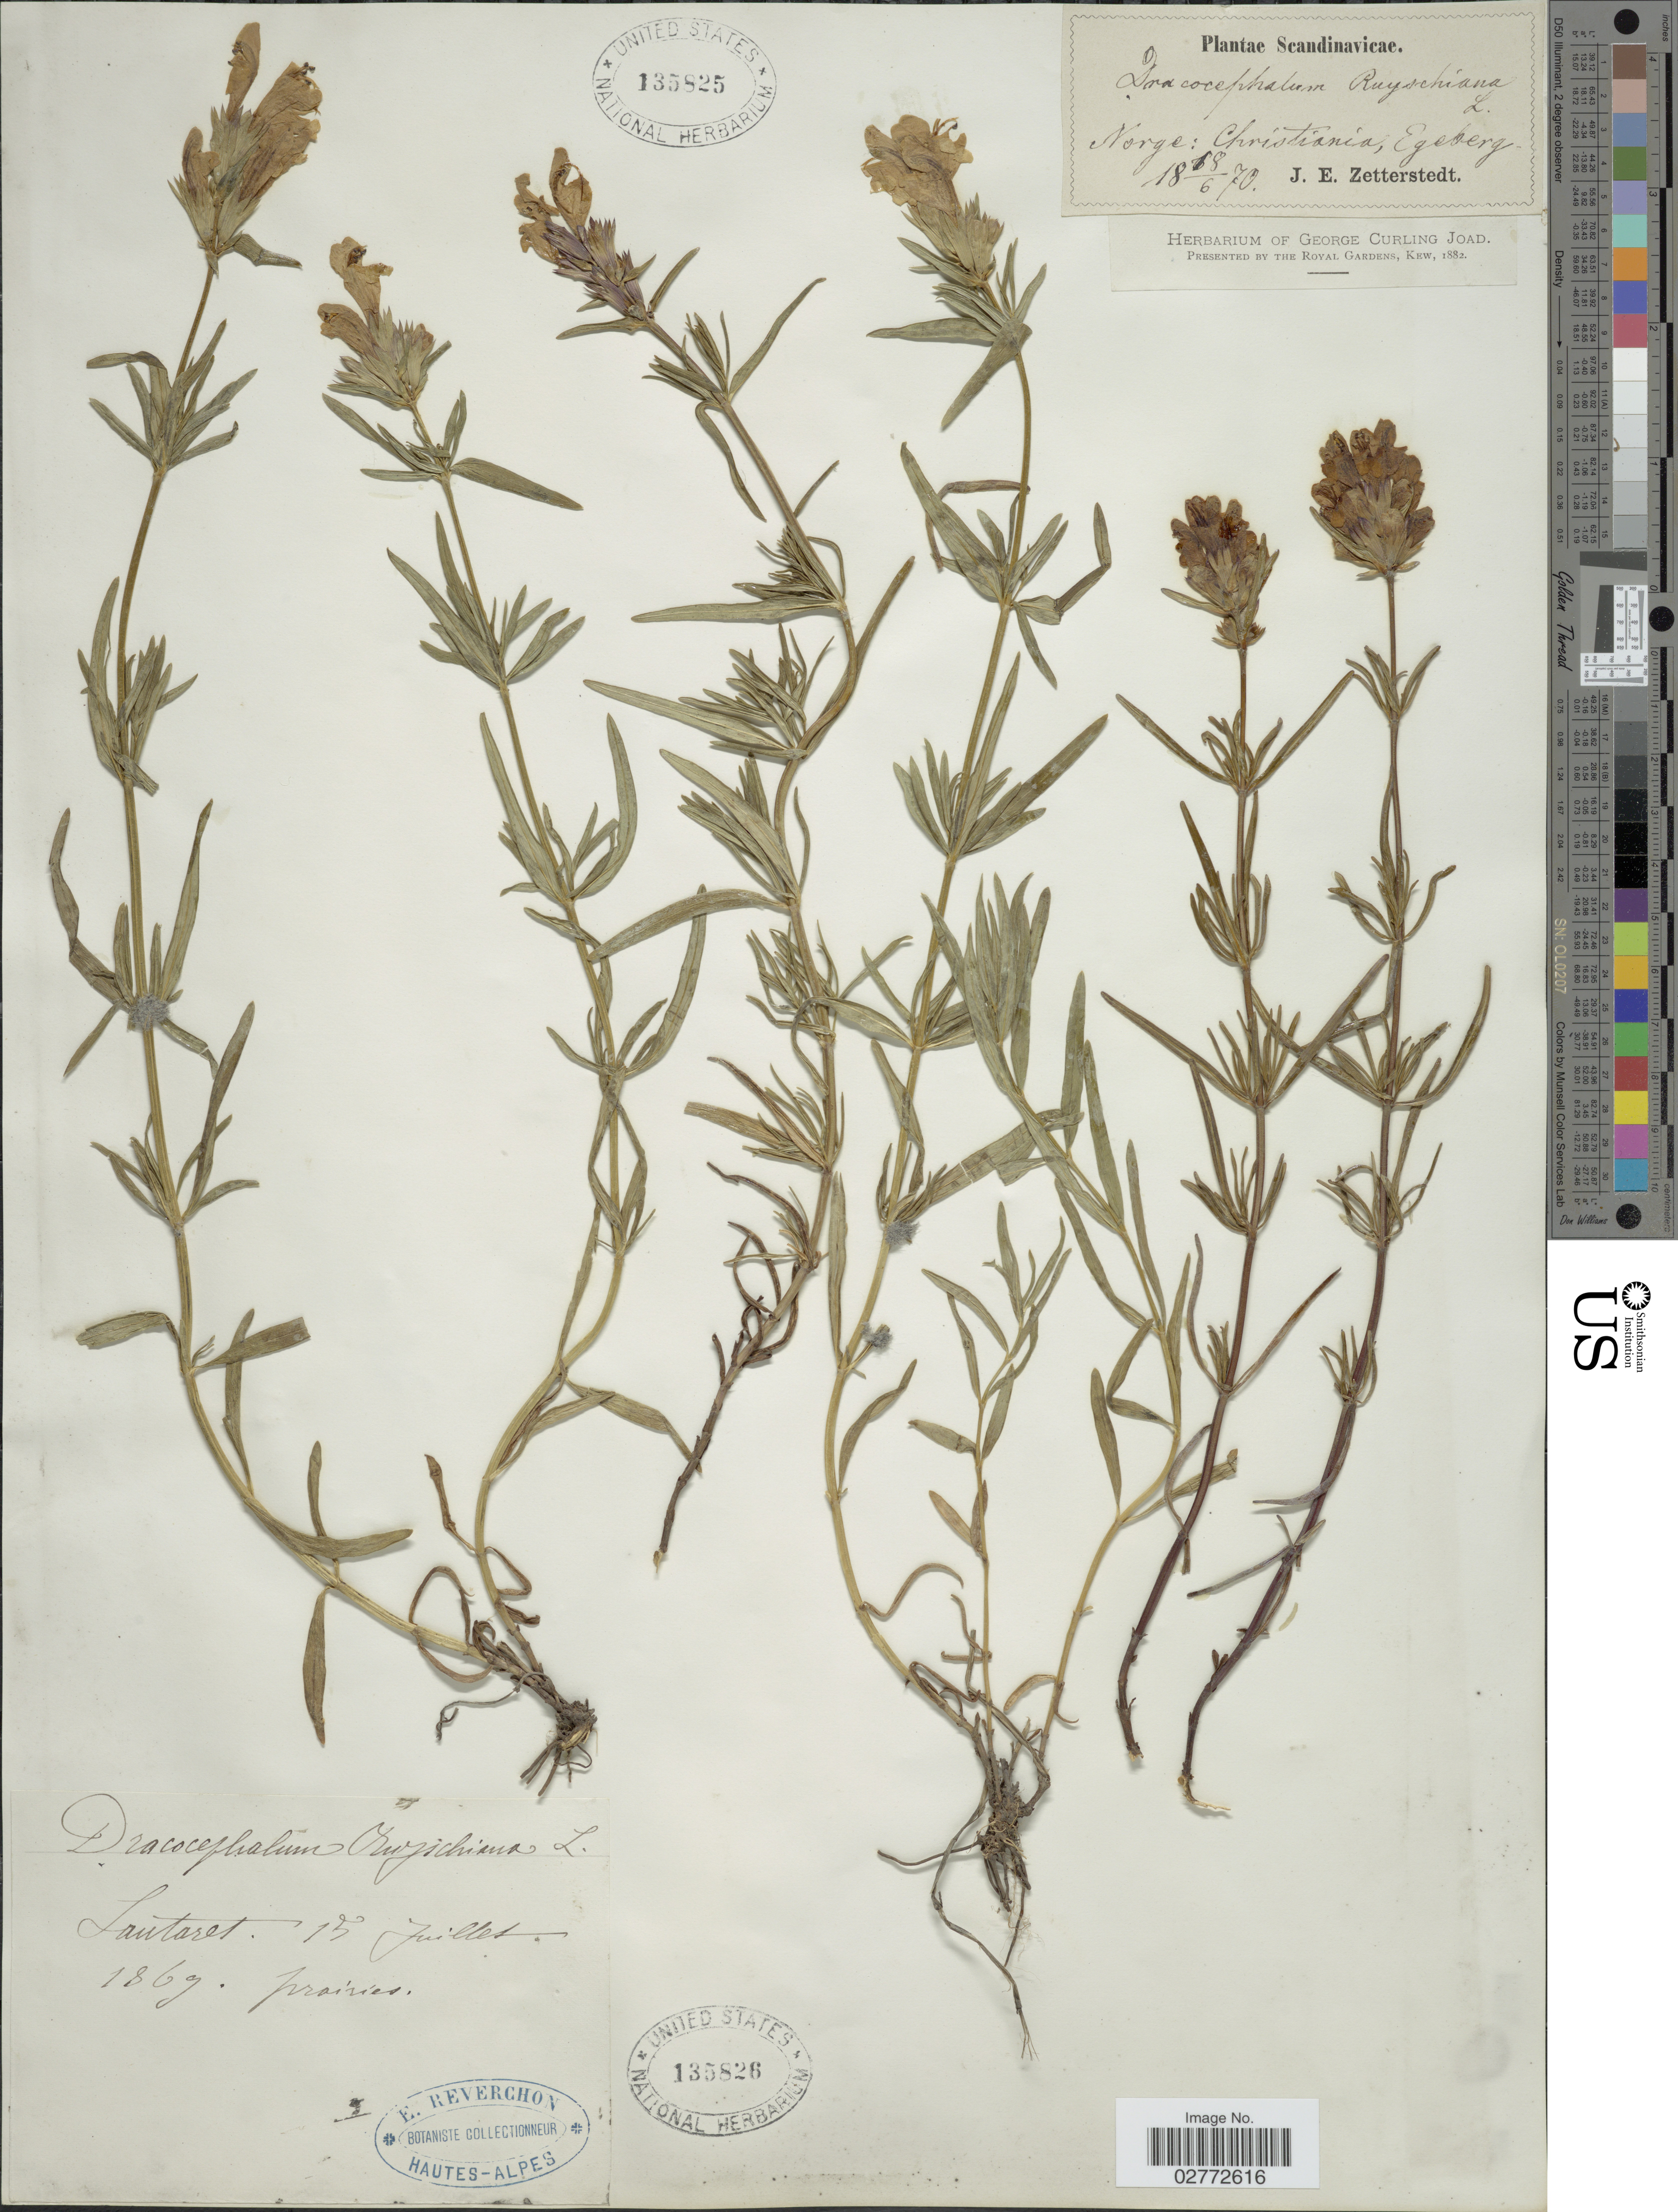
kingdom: Plantae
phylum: Tracheophyta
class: Magnoliopsida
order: Lamiales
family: Lamiaceae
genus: Dracocephalum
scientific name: Dracocephalum ruyschiana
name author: L.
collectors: J.E. Zetterstedt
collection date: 1870-06-18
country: Norway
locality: Scandinavicae. Norge: Christiania, Egeberg.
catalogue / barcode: US 135825